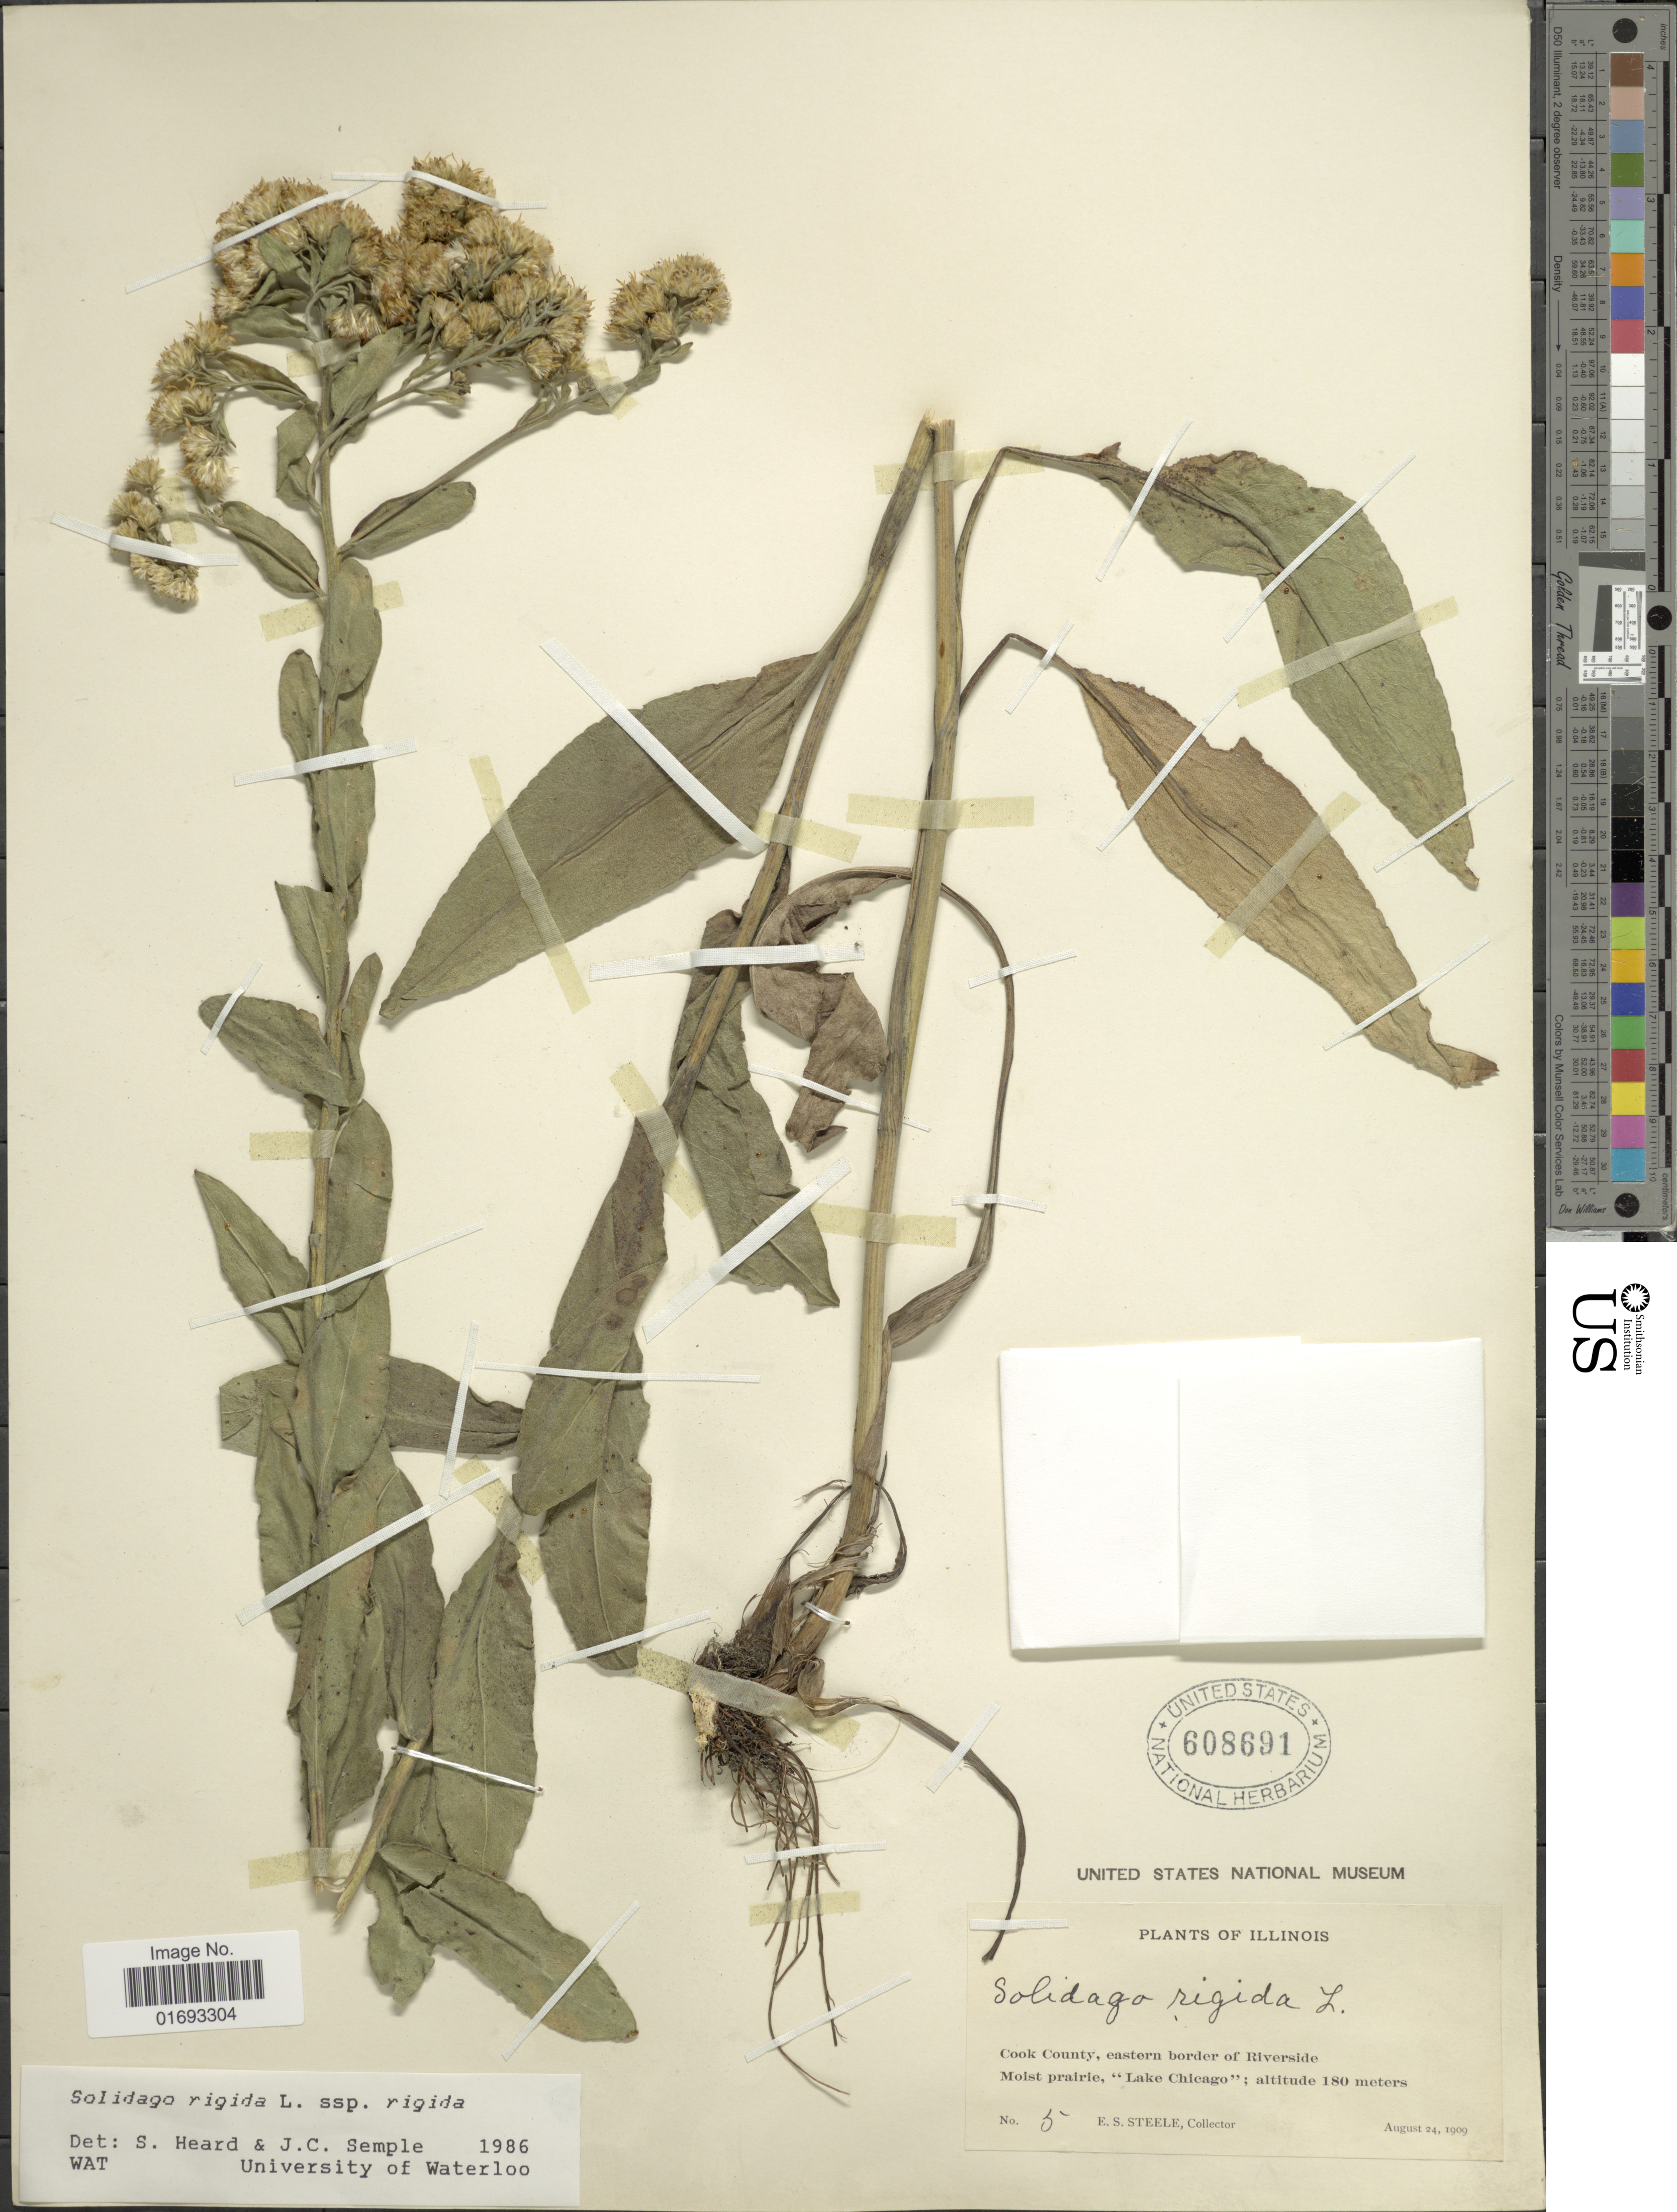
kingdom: Plantae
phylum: Tracheophyta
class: Magnoliopsida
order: Asterales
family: Asteraceae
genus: Oligoneuron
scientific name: Oligoneuron rigidum var. rigidum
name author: (L.) Small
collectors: E. Steele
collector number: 5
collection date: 1909-08-24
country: United States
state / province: Illinois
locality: Cook County, eastern border of Riverside, moist prairie, "Lake Chicago"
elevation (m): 180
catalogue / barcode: US 608691